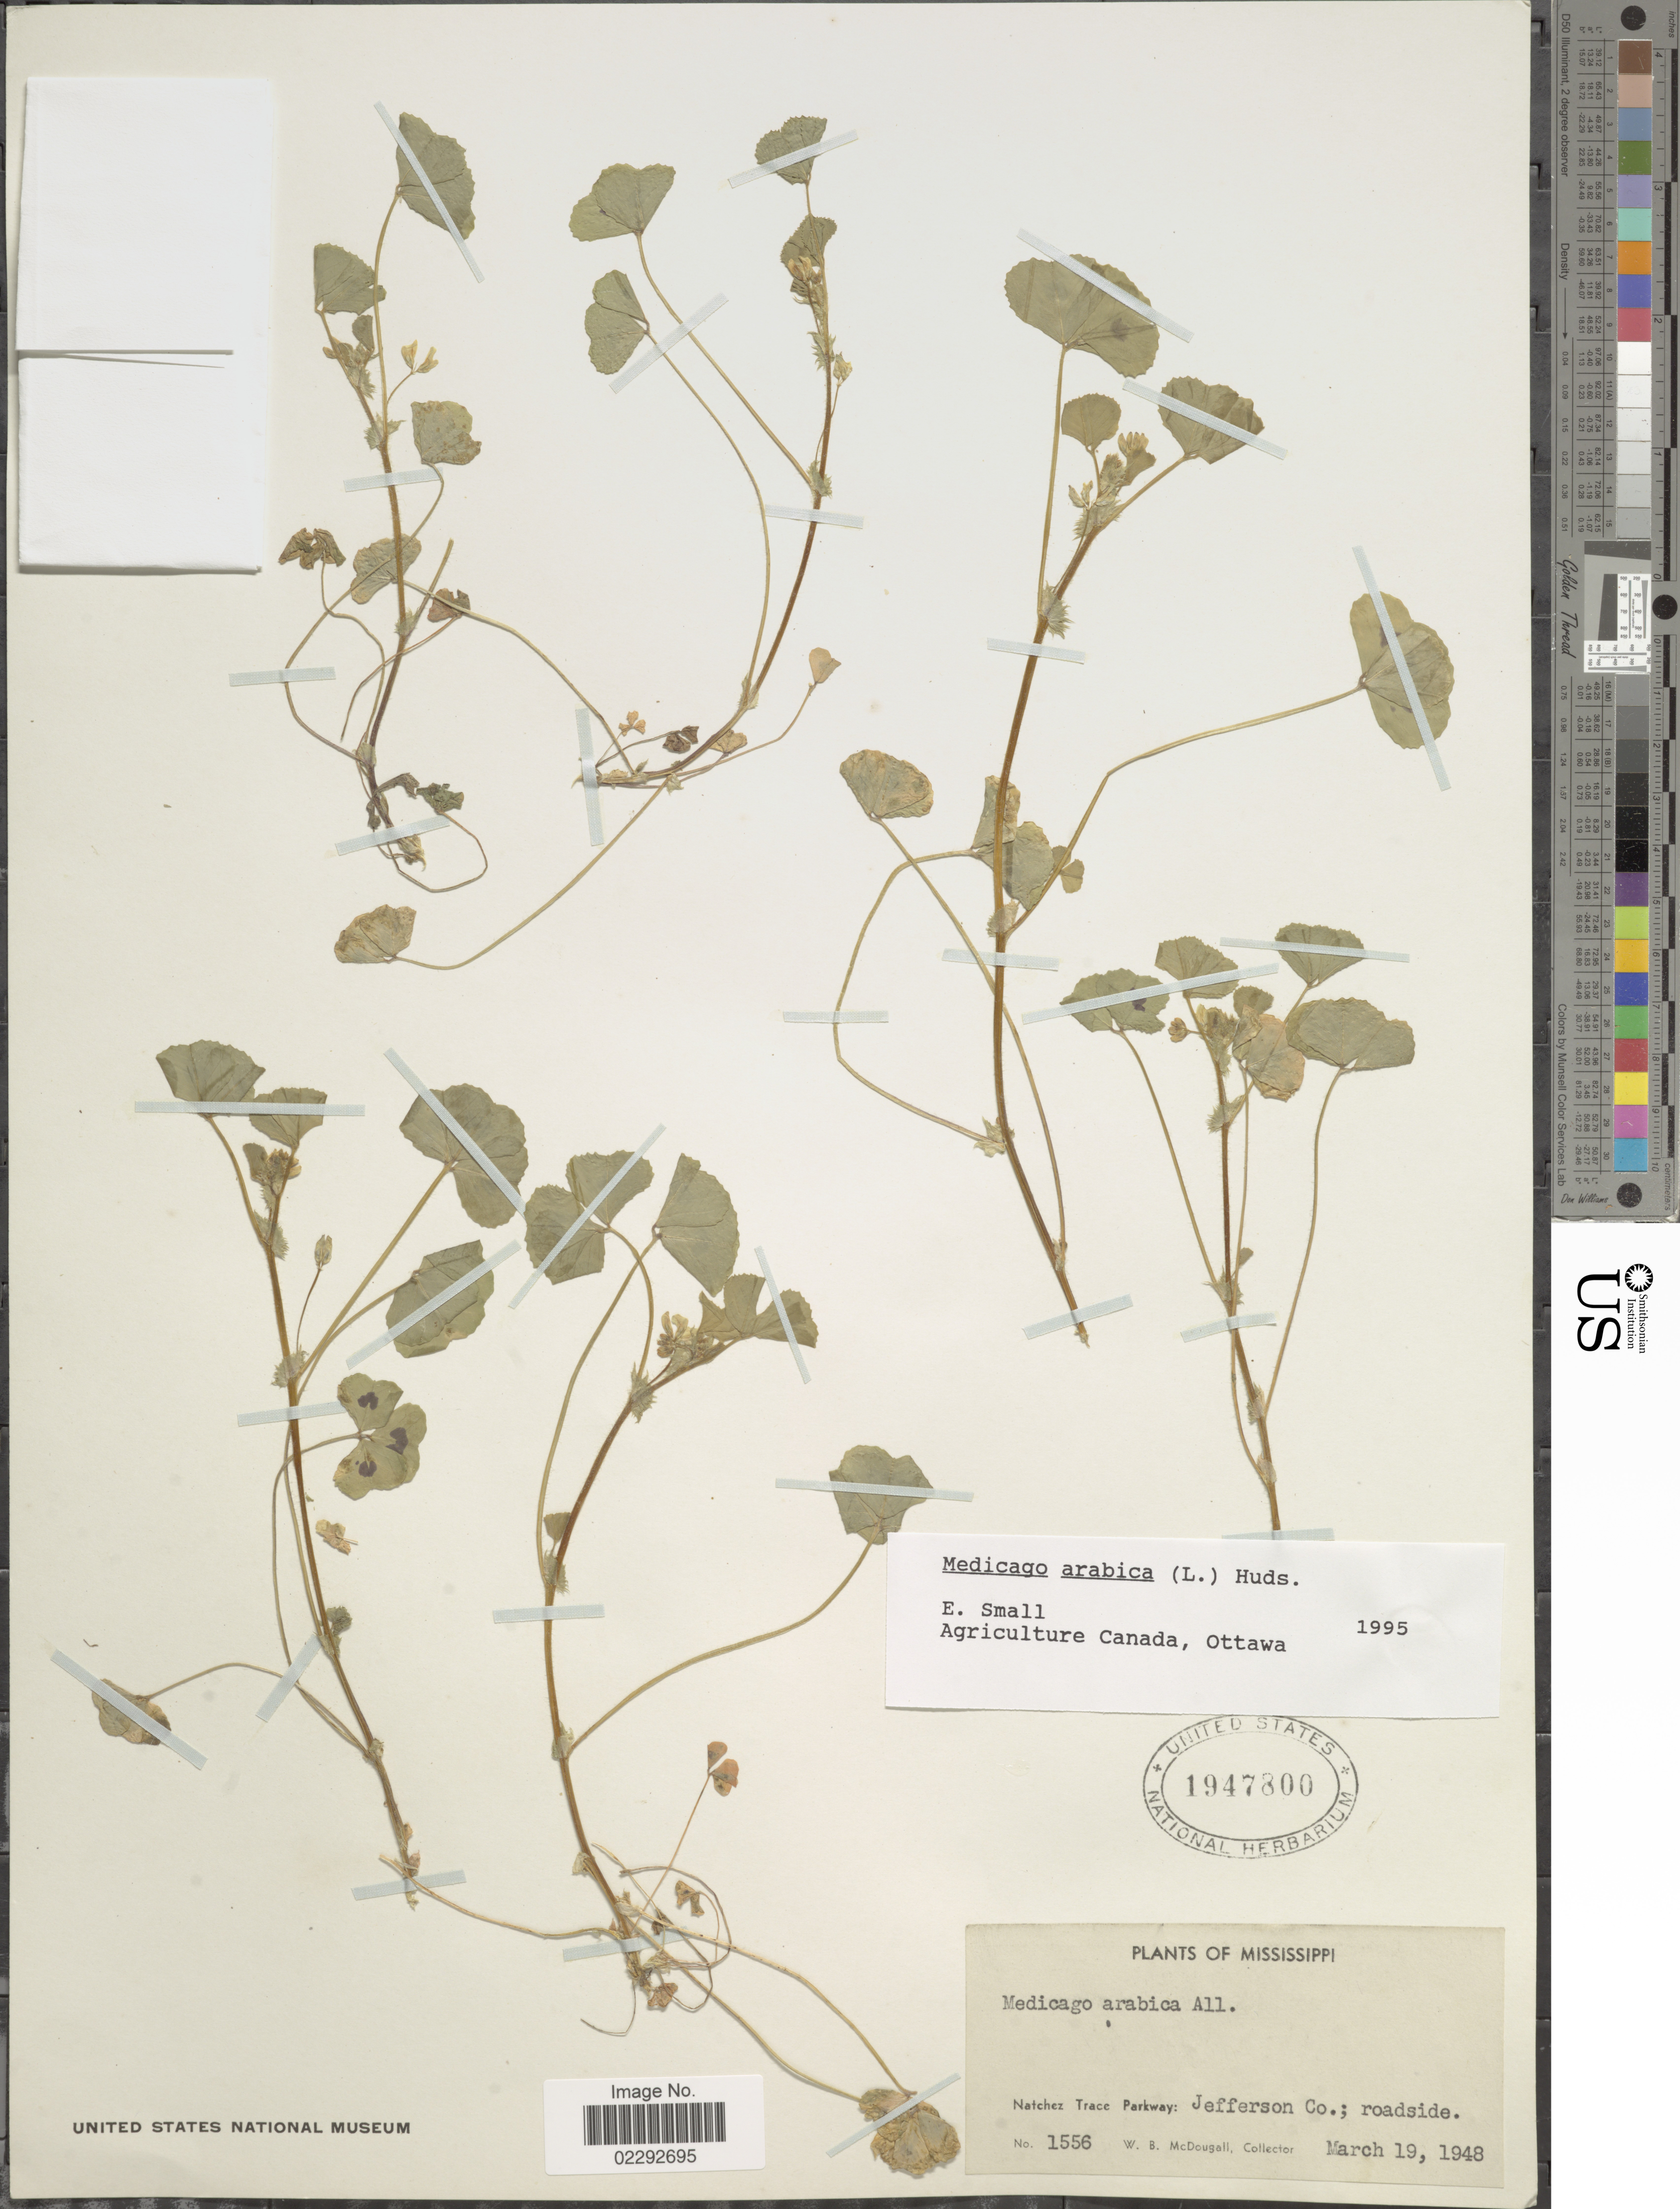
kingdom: Plantae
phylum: Tracheophyta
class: Magnoliopsida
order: Fabales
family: Fabaceae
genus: Medicago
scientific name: Medicago arabica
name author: (L.) Huds.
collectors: W. B. McDougall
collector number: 1556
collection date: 1948-03-19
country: United States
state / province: Mississippi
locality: Natchez Trace Parkway: Jefferson Co.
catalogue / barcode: US 1947800